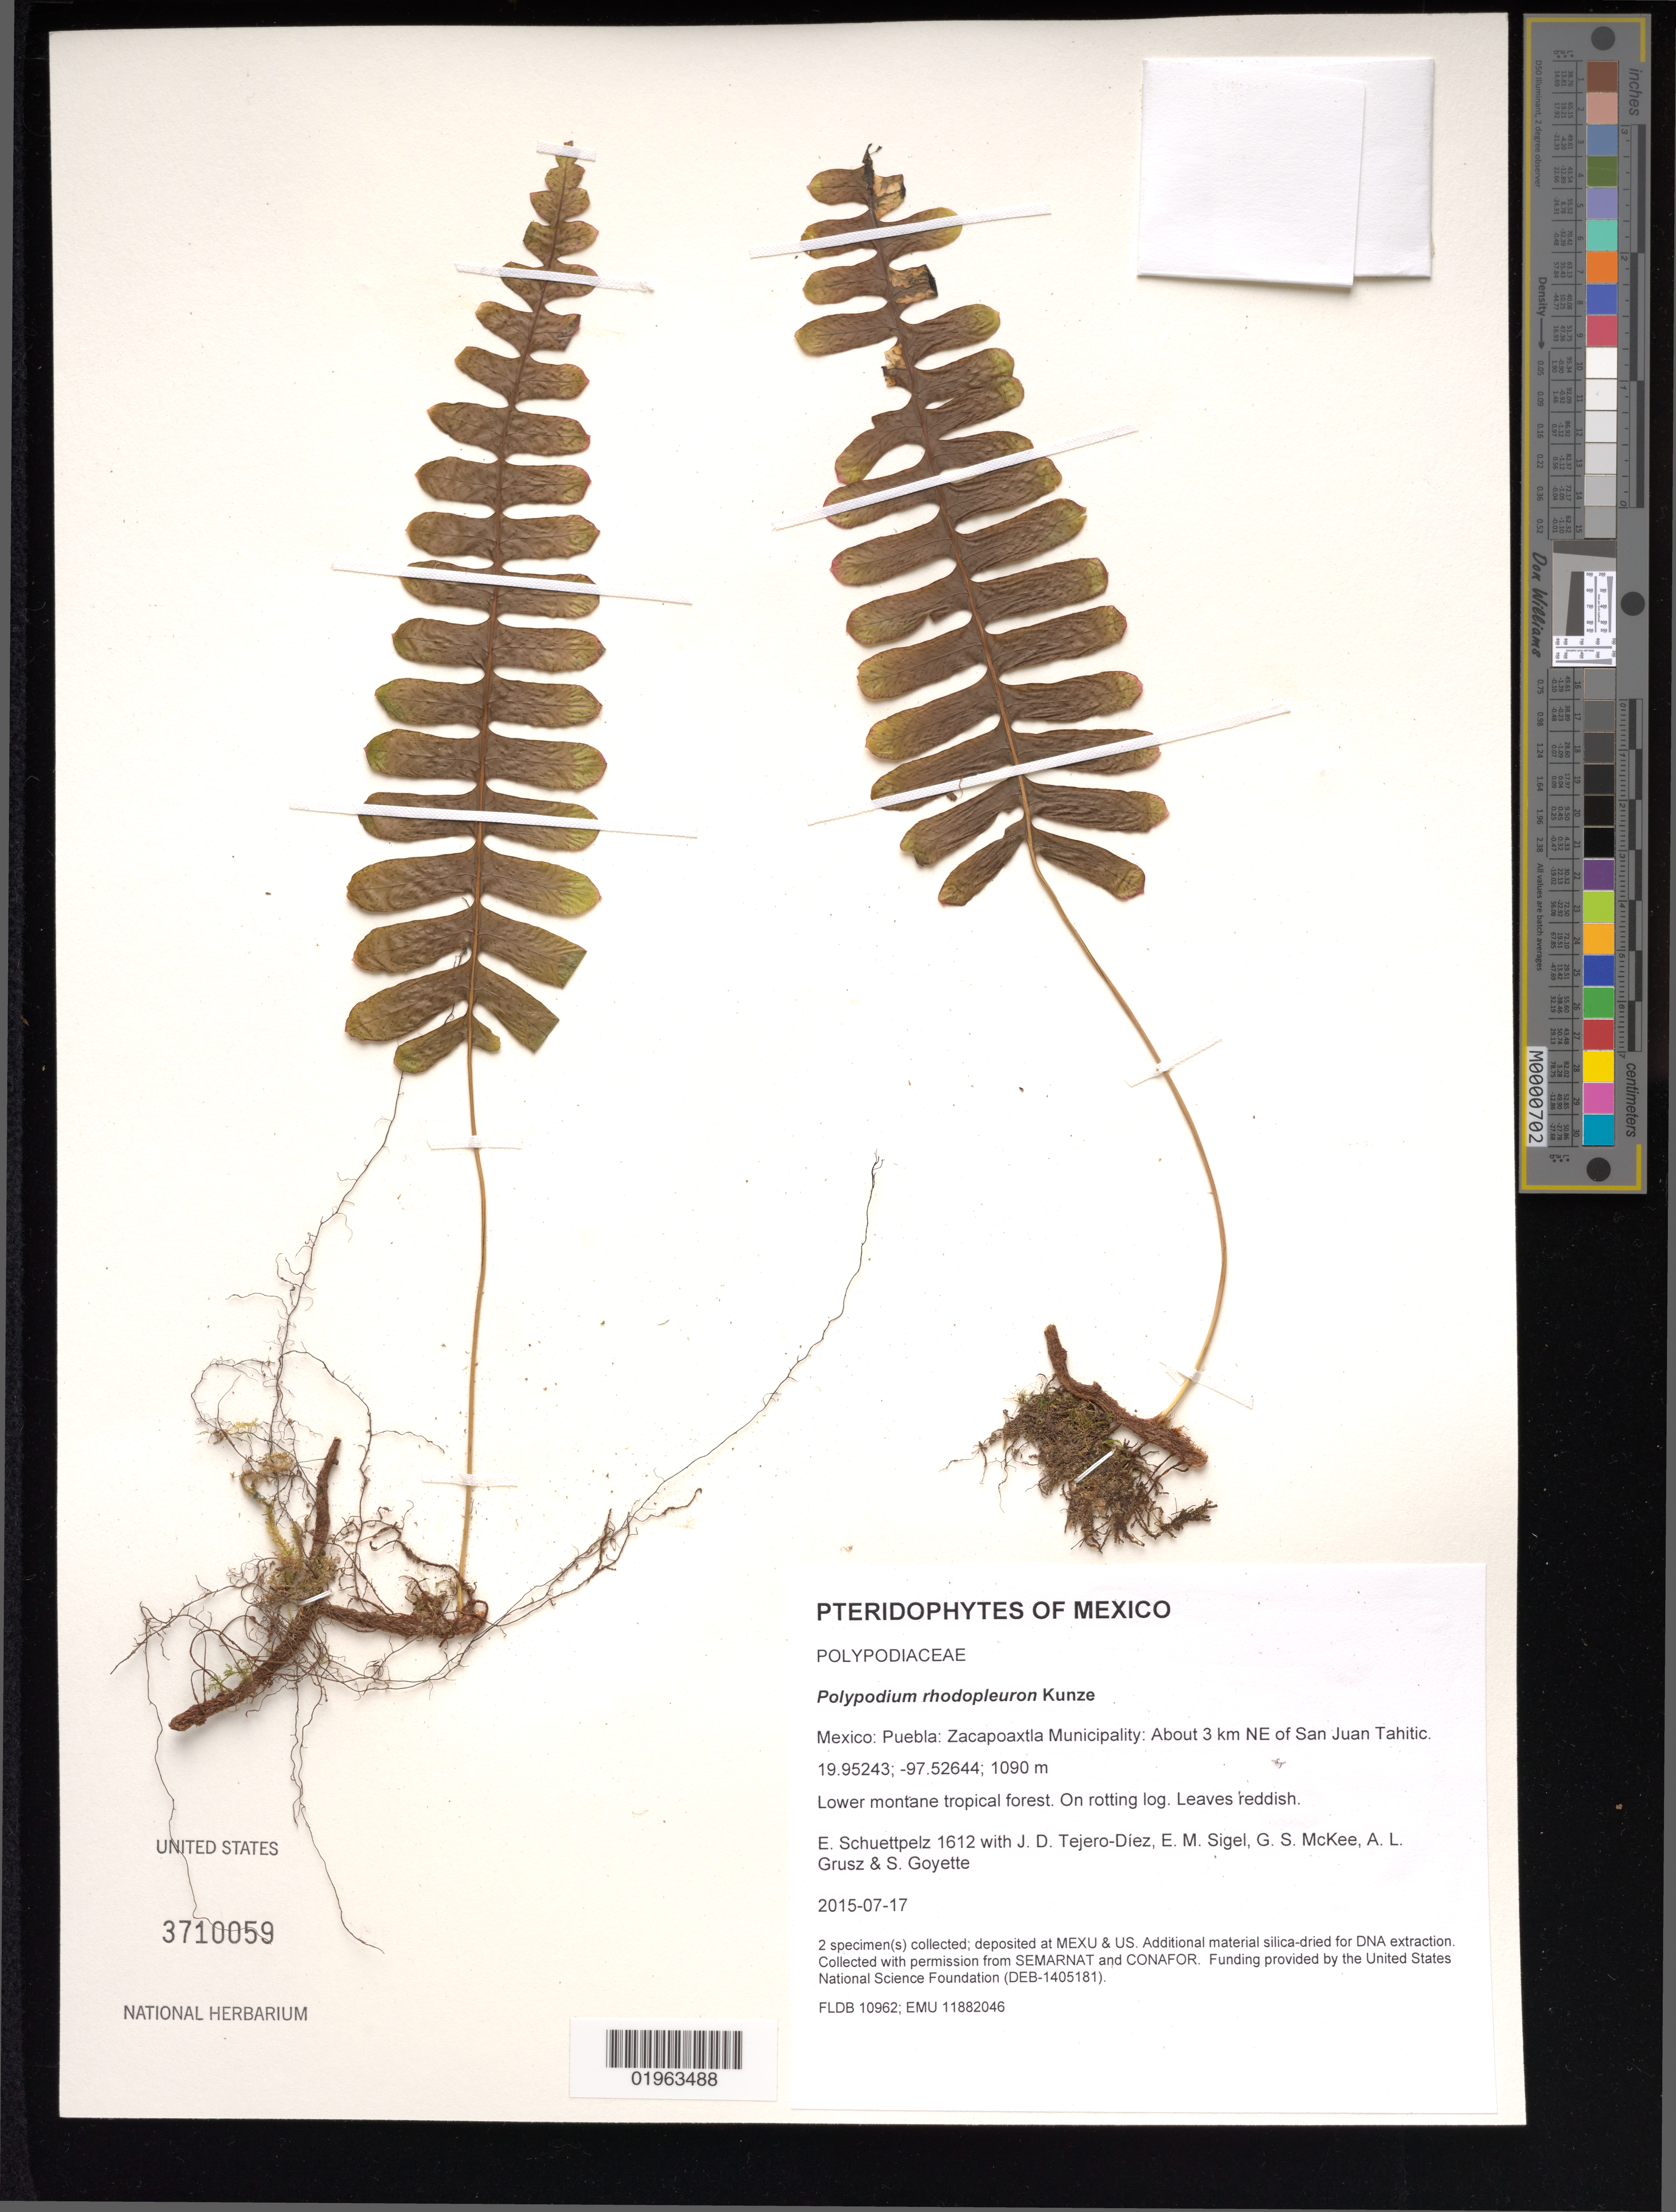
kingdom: Plantae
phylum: Tracheophyta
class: Polypodiopsida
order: Polypodiales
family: Polypodiaceae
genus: Polypodium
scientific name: Polypodium rhodopleuron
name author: Kunze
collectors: E. Schuettpelz, D. Tejero-Díez, E. M. Sigel, G. S. McKee & A. Grusz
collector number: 1612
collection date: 2015-07-17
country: Mexico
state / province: Puebla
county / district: Zacapoaxtla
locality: About 3 km NE of San Juan Tahitic.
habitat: Lower montane tropical forest.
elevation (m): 1090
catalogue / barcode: US 3710059